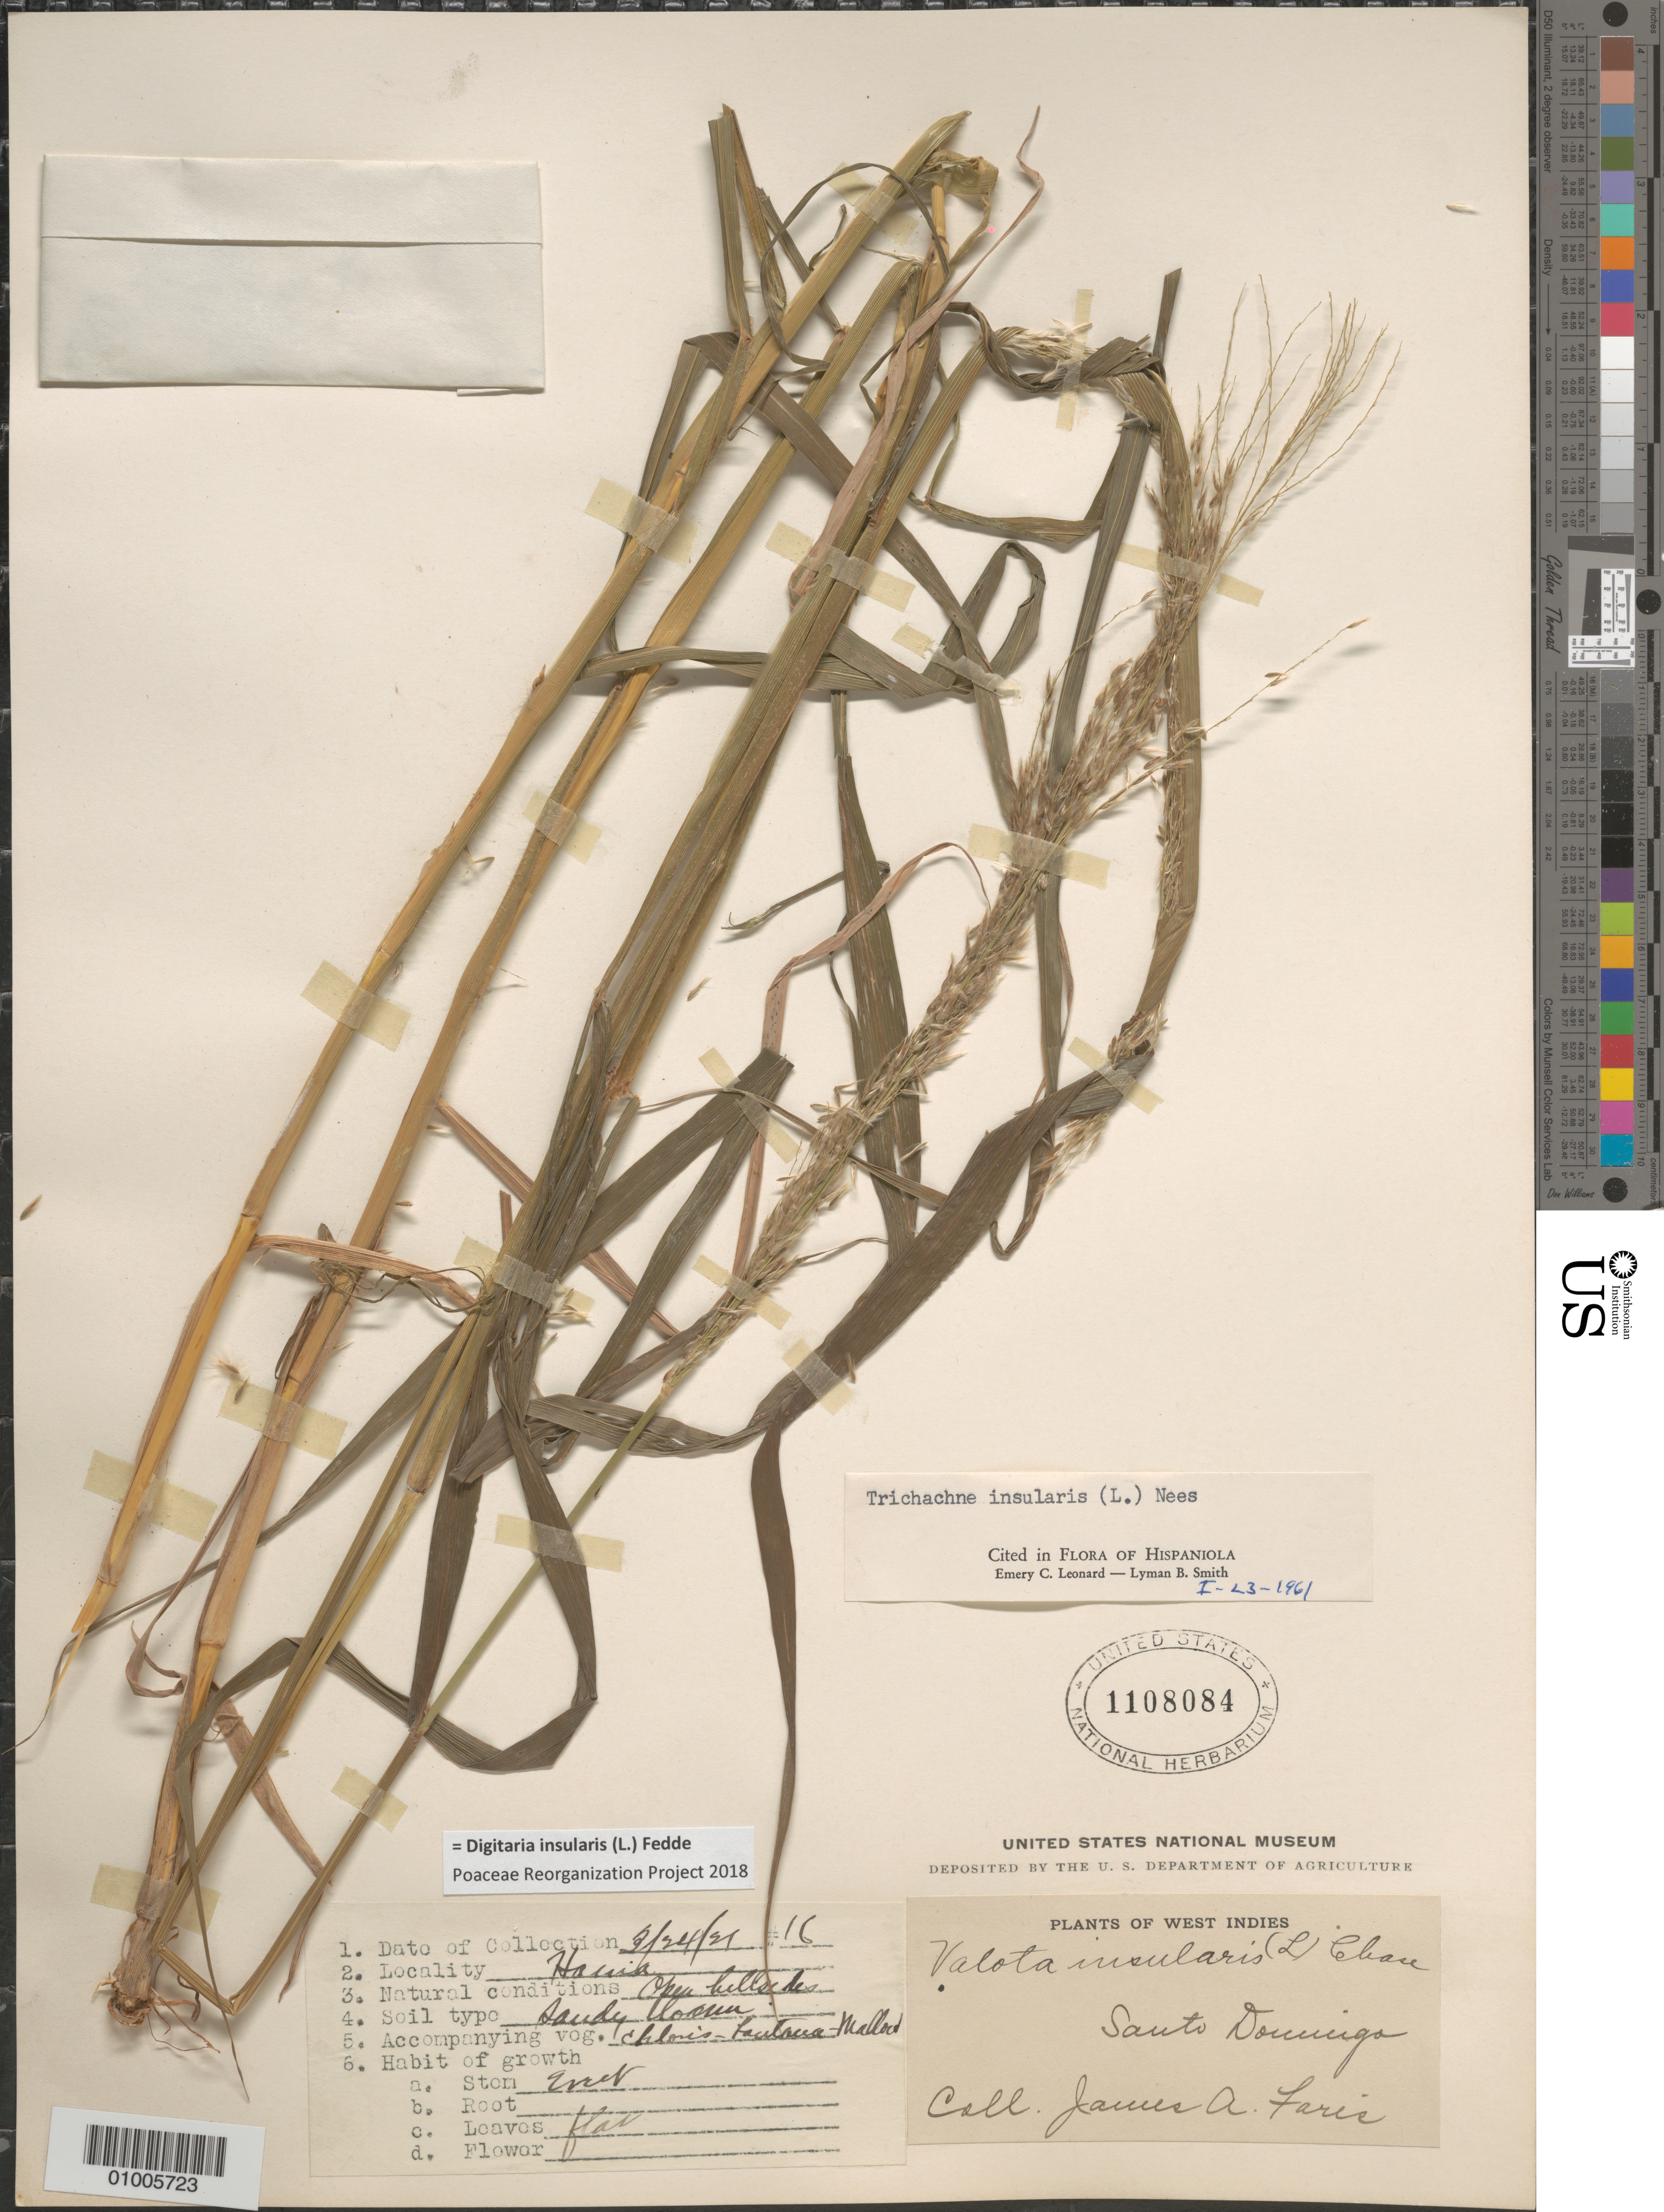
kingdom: Plantae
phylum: Tracheophyta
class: Liliopsida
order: Poales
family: Poaceae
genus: Digitaria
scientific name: Digitaria insularis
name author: (L.) Mez ex Ekman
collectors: J. Faris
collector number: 16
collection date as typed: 24 Mar 1921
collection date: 1921-03-24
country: Dominican Republic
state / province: San Cristóbal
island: Hispaniola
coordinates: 0 N, 0 E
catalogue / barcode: US 1108084